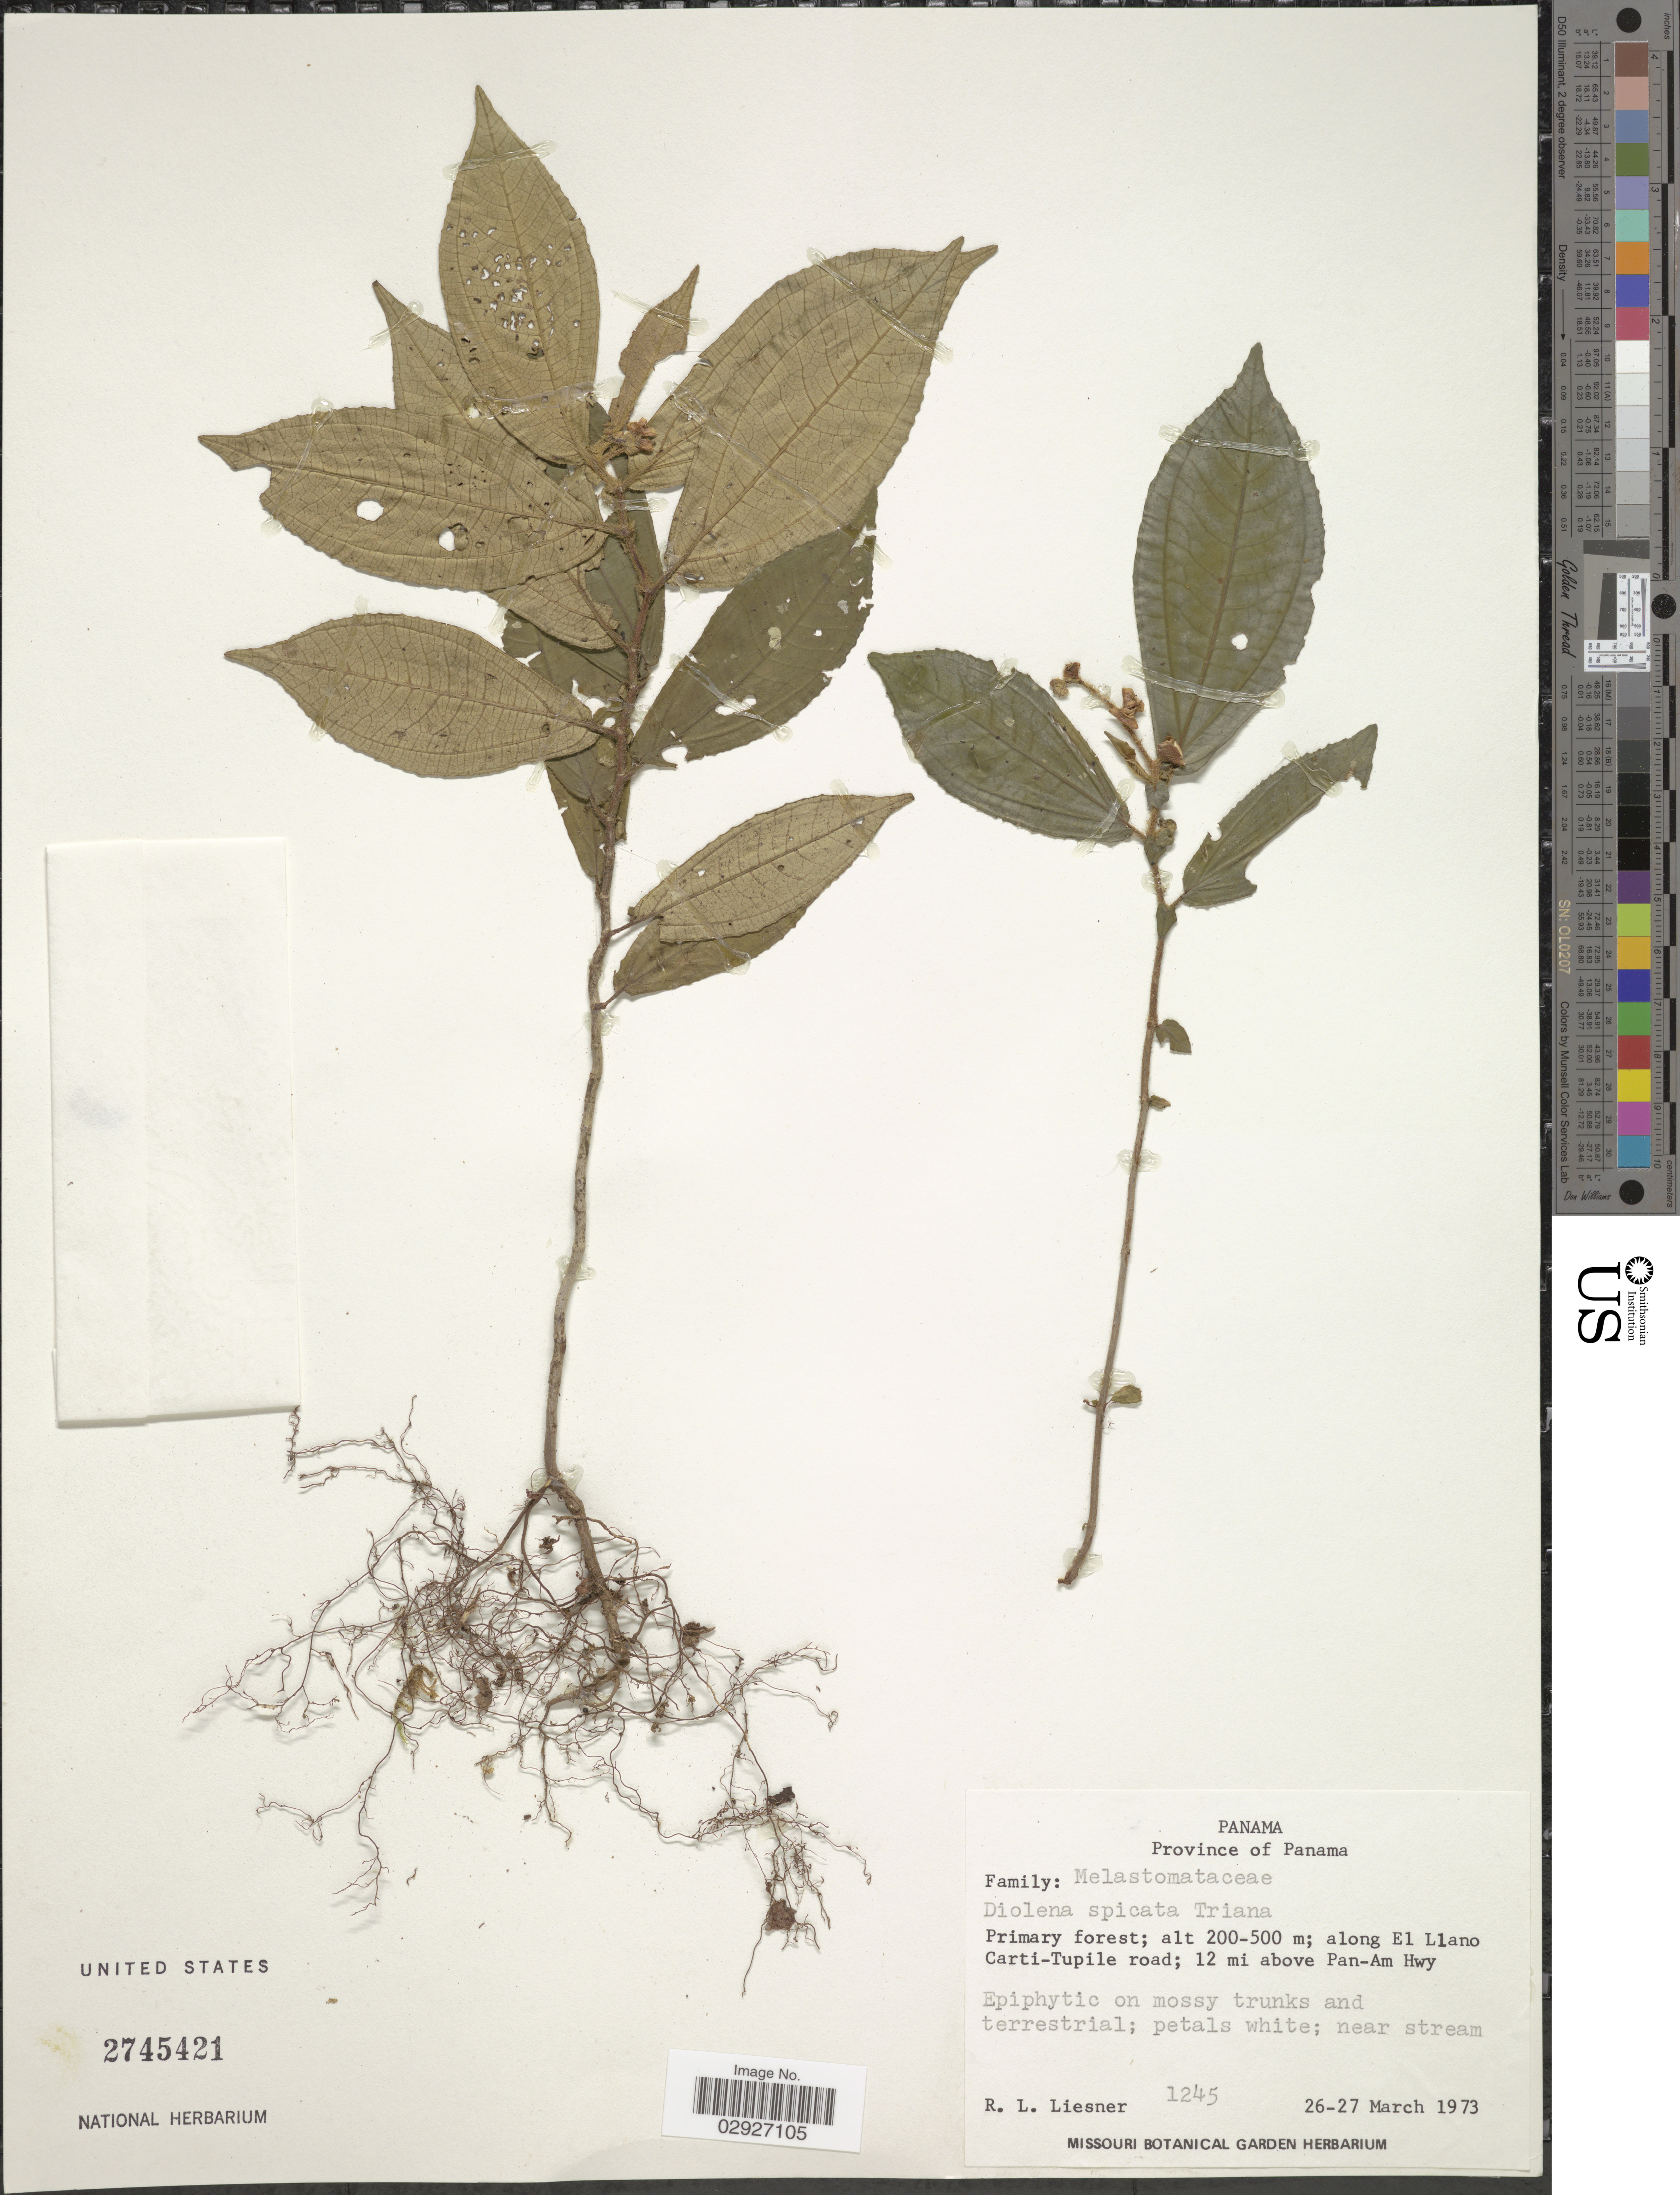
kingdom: Plantae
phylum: Tracheophyta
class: Magnoliopsida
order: Myrtales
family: Melastomataceae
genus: Triolena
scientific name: Triolena spicata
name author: (Triana) L.O. Williams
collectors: R. L. Liesner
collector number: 1245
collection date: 1973-03-26/1973-03-27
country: Panama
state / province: Panamá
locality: Primary forest, along El Llano Carti-Tupile road, 12 mi above Pan-Am Hwy.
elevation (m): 200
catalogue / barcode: US 2745421